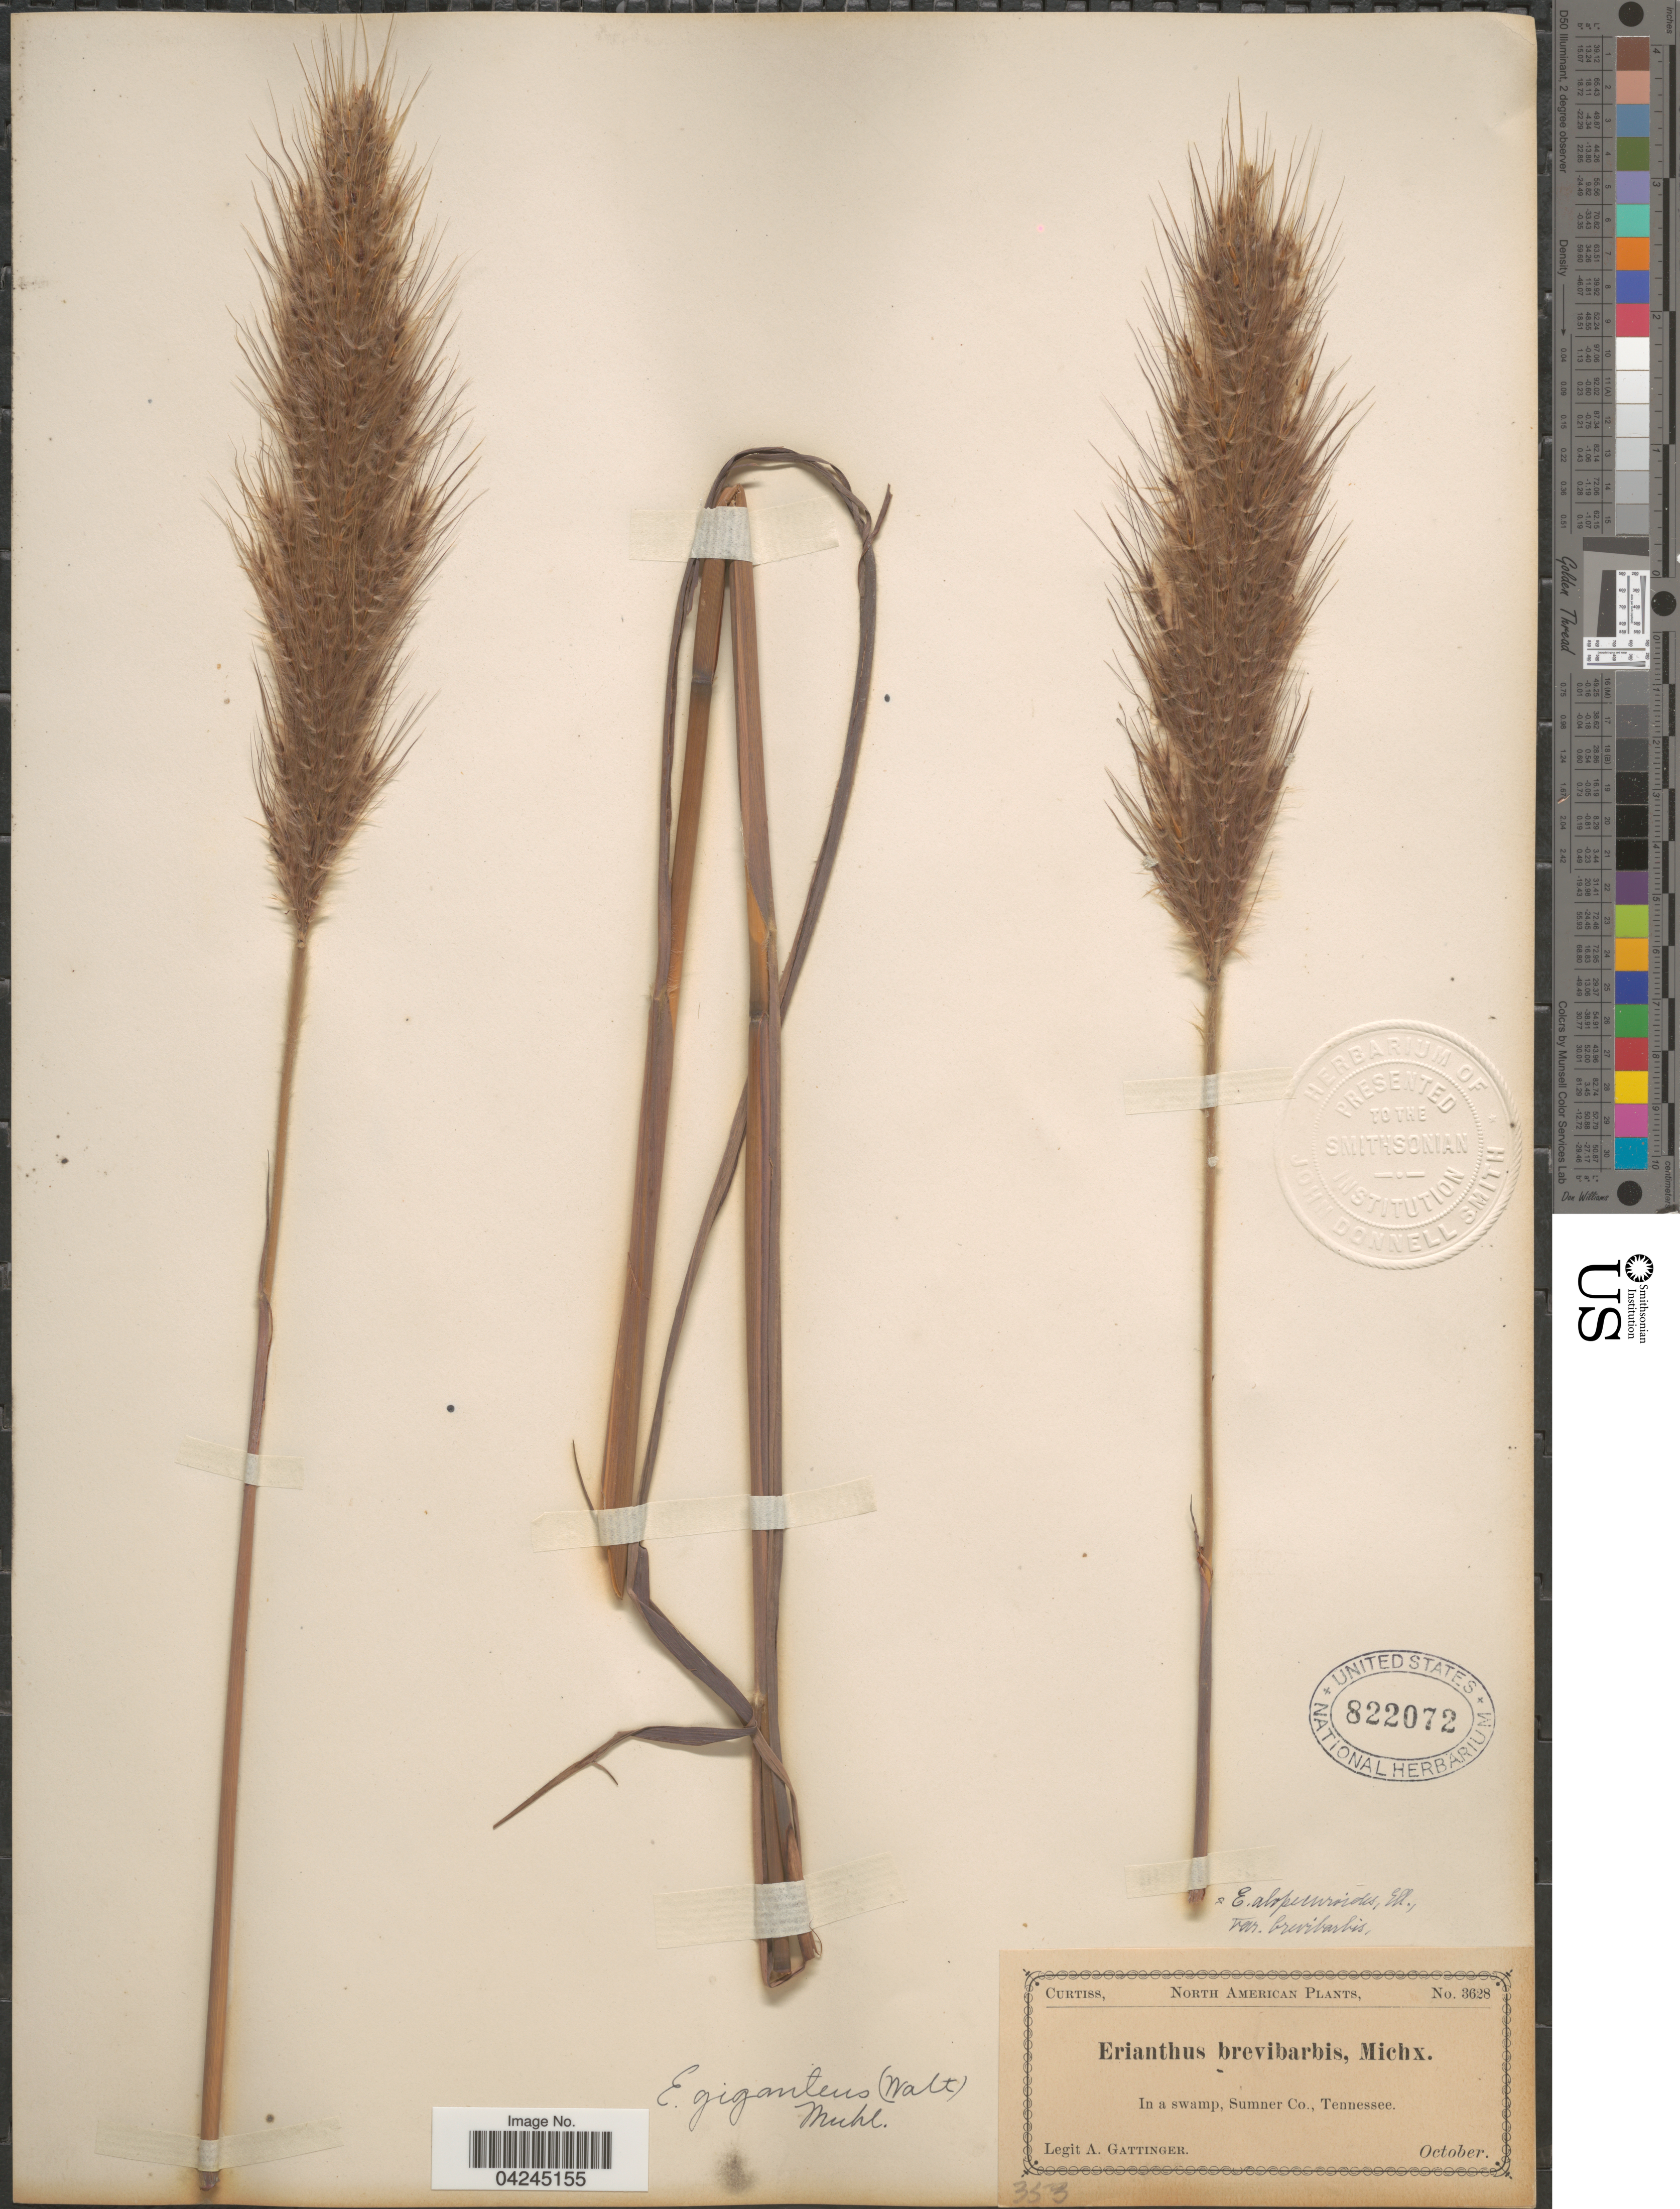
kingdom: Plantae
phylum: Tracheophyta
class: Liliopsida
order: Poales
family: Poaceae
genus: Erianthus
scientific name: Erianthus giganteus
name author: (Walter) P. Beauv.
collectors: A. Gattinger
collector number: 3628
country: United States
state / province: Tennessee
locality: In a swamp, Summer Co.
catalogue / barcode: US 822072